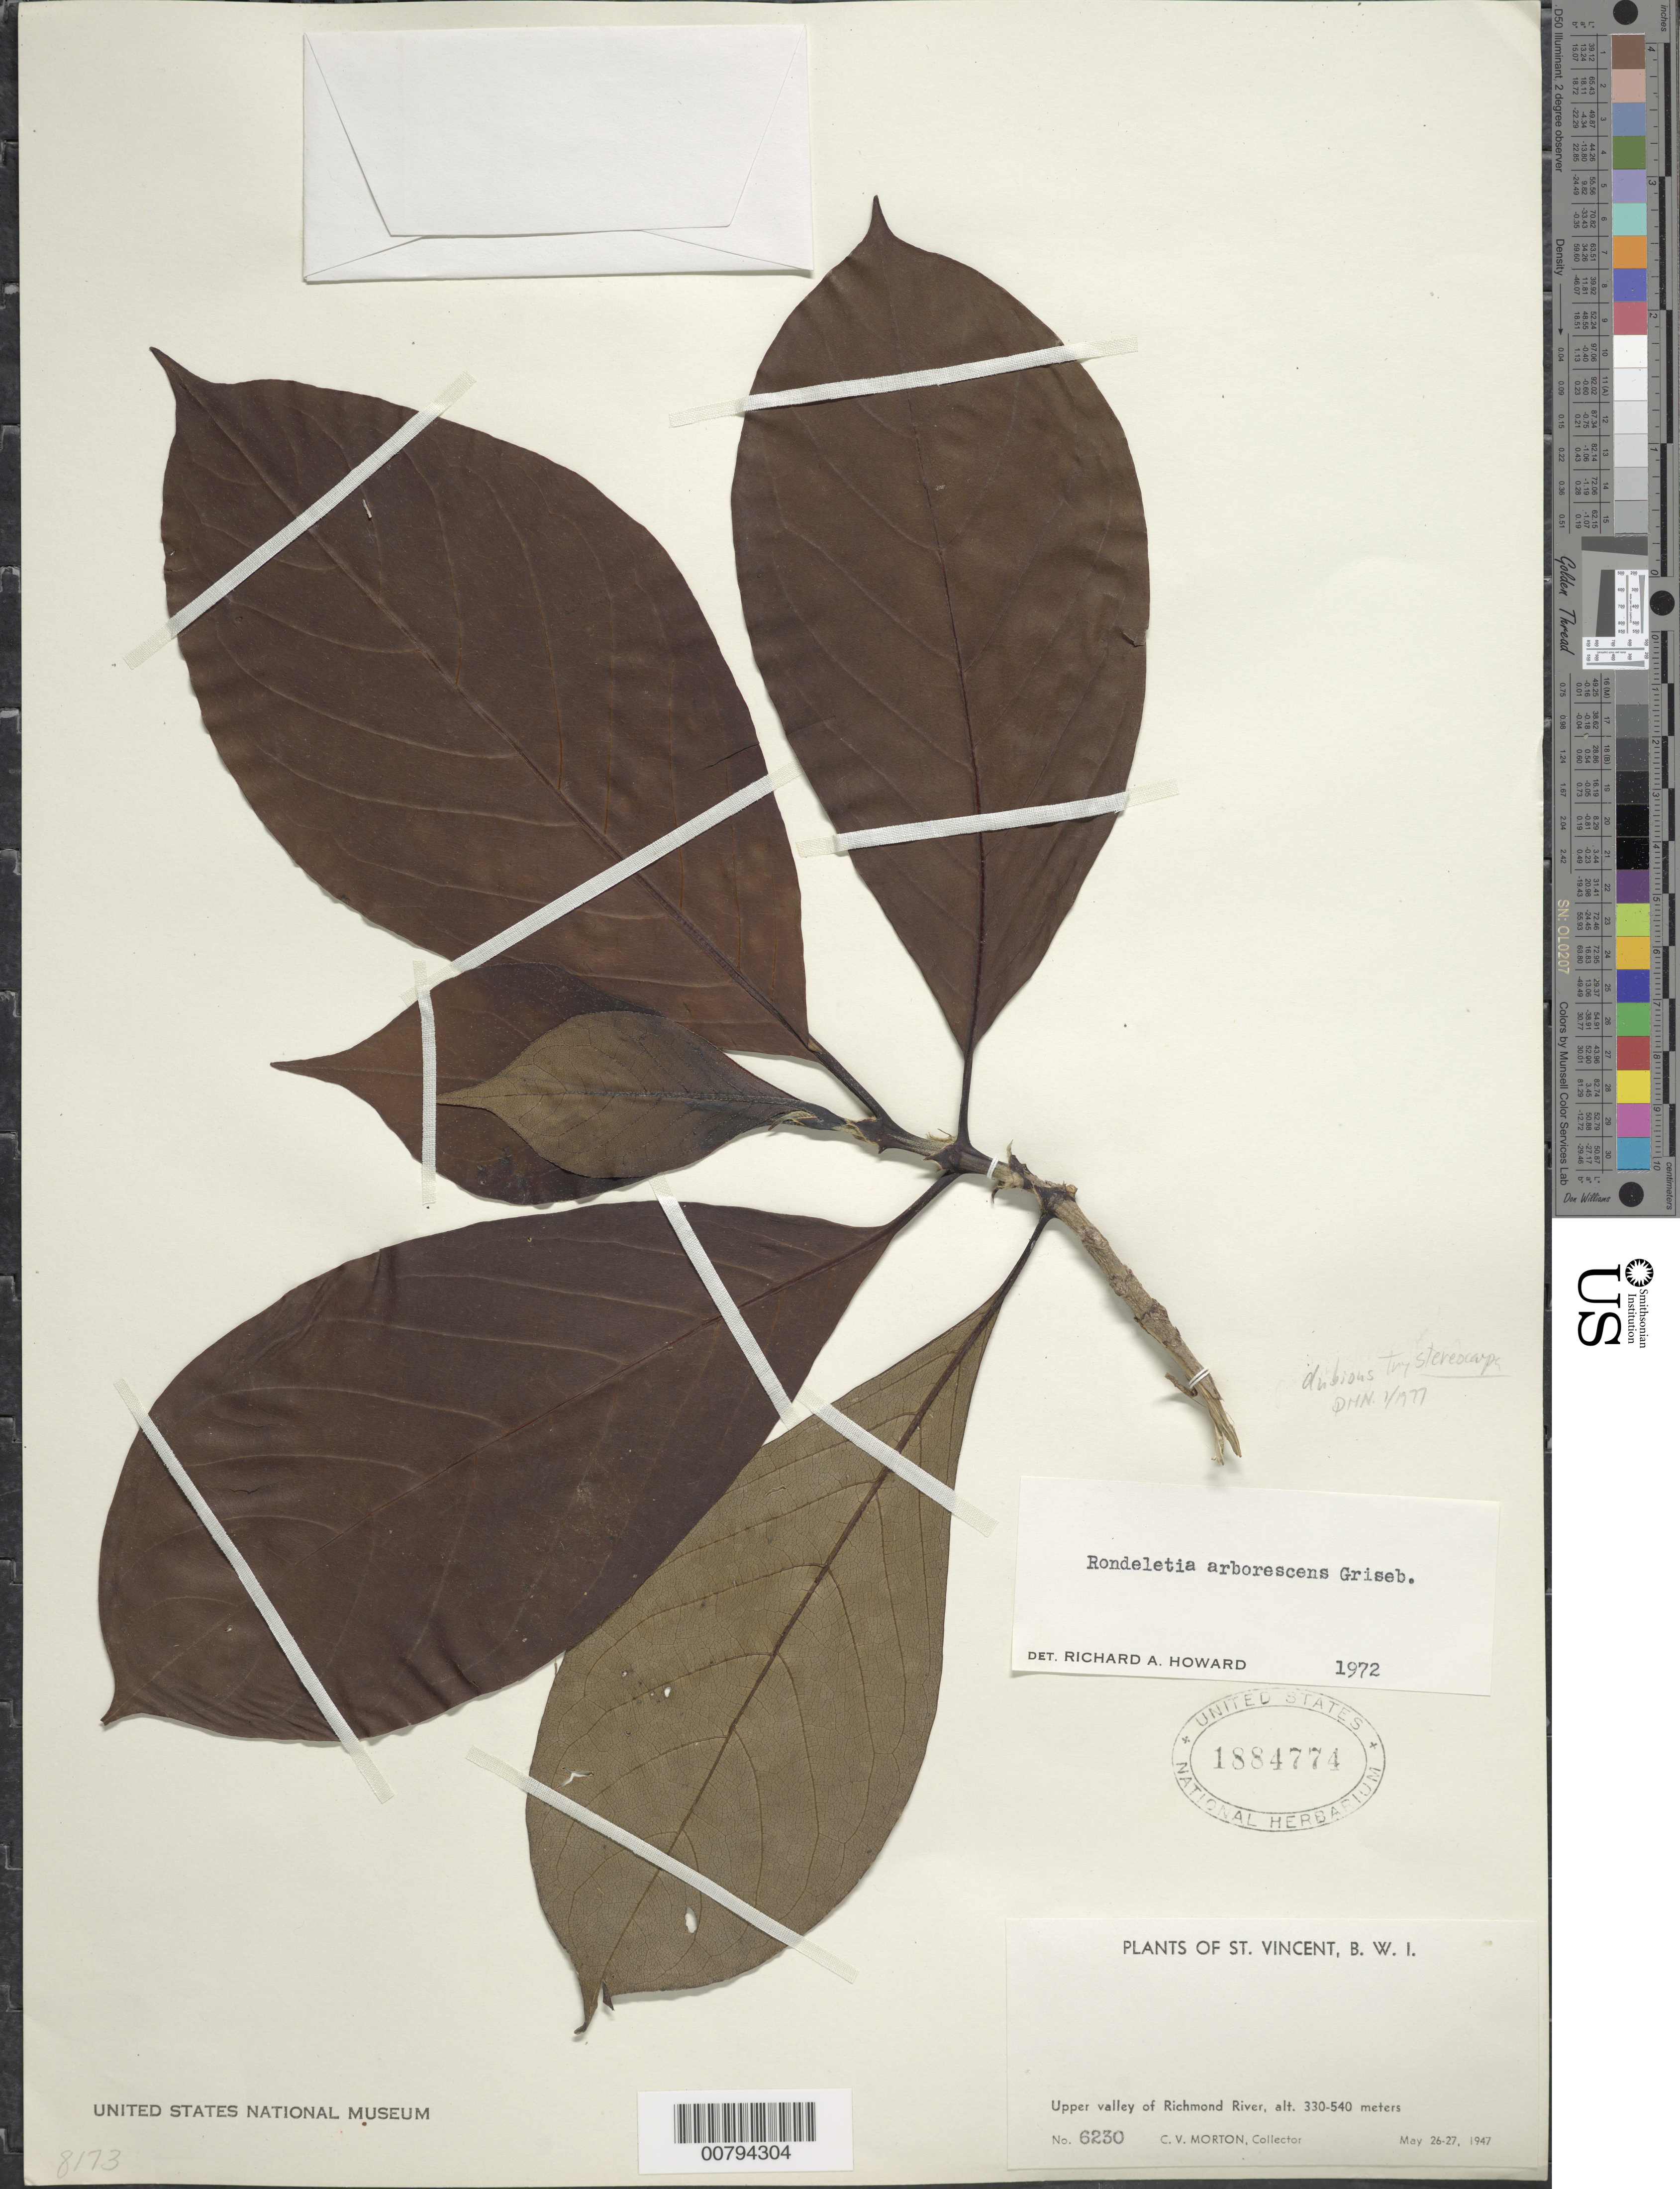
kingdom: Plantae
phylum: Tracheophyta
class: Magnoliopsida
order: Gentianales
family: Rubiaceae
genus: Rondeletia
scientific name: Rondeletia parviflora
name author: Poir.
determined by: Howard, R. A.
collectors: C. V. Morton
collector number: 6230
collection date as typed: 26 May 1947 to 27 May 1947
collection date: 1947-05-26/1947-05-27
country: St. Vincent - Grenadines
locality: Upper valley of Richmond River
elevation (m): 330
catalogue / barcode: US 1884774